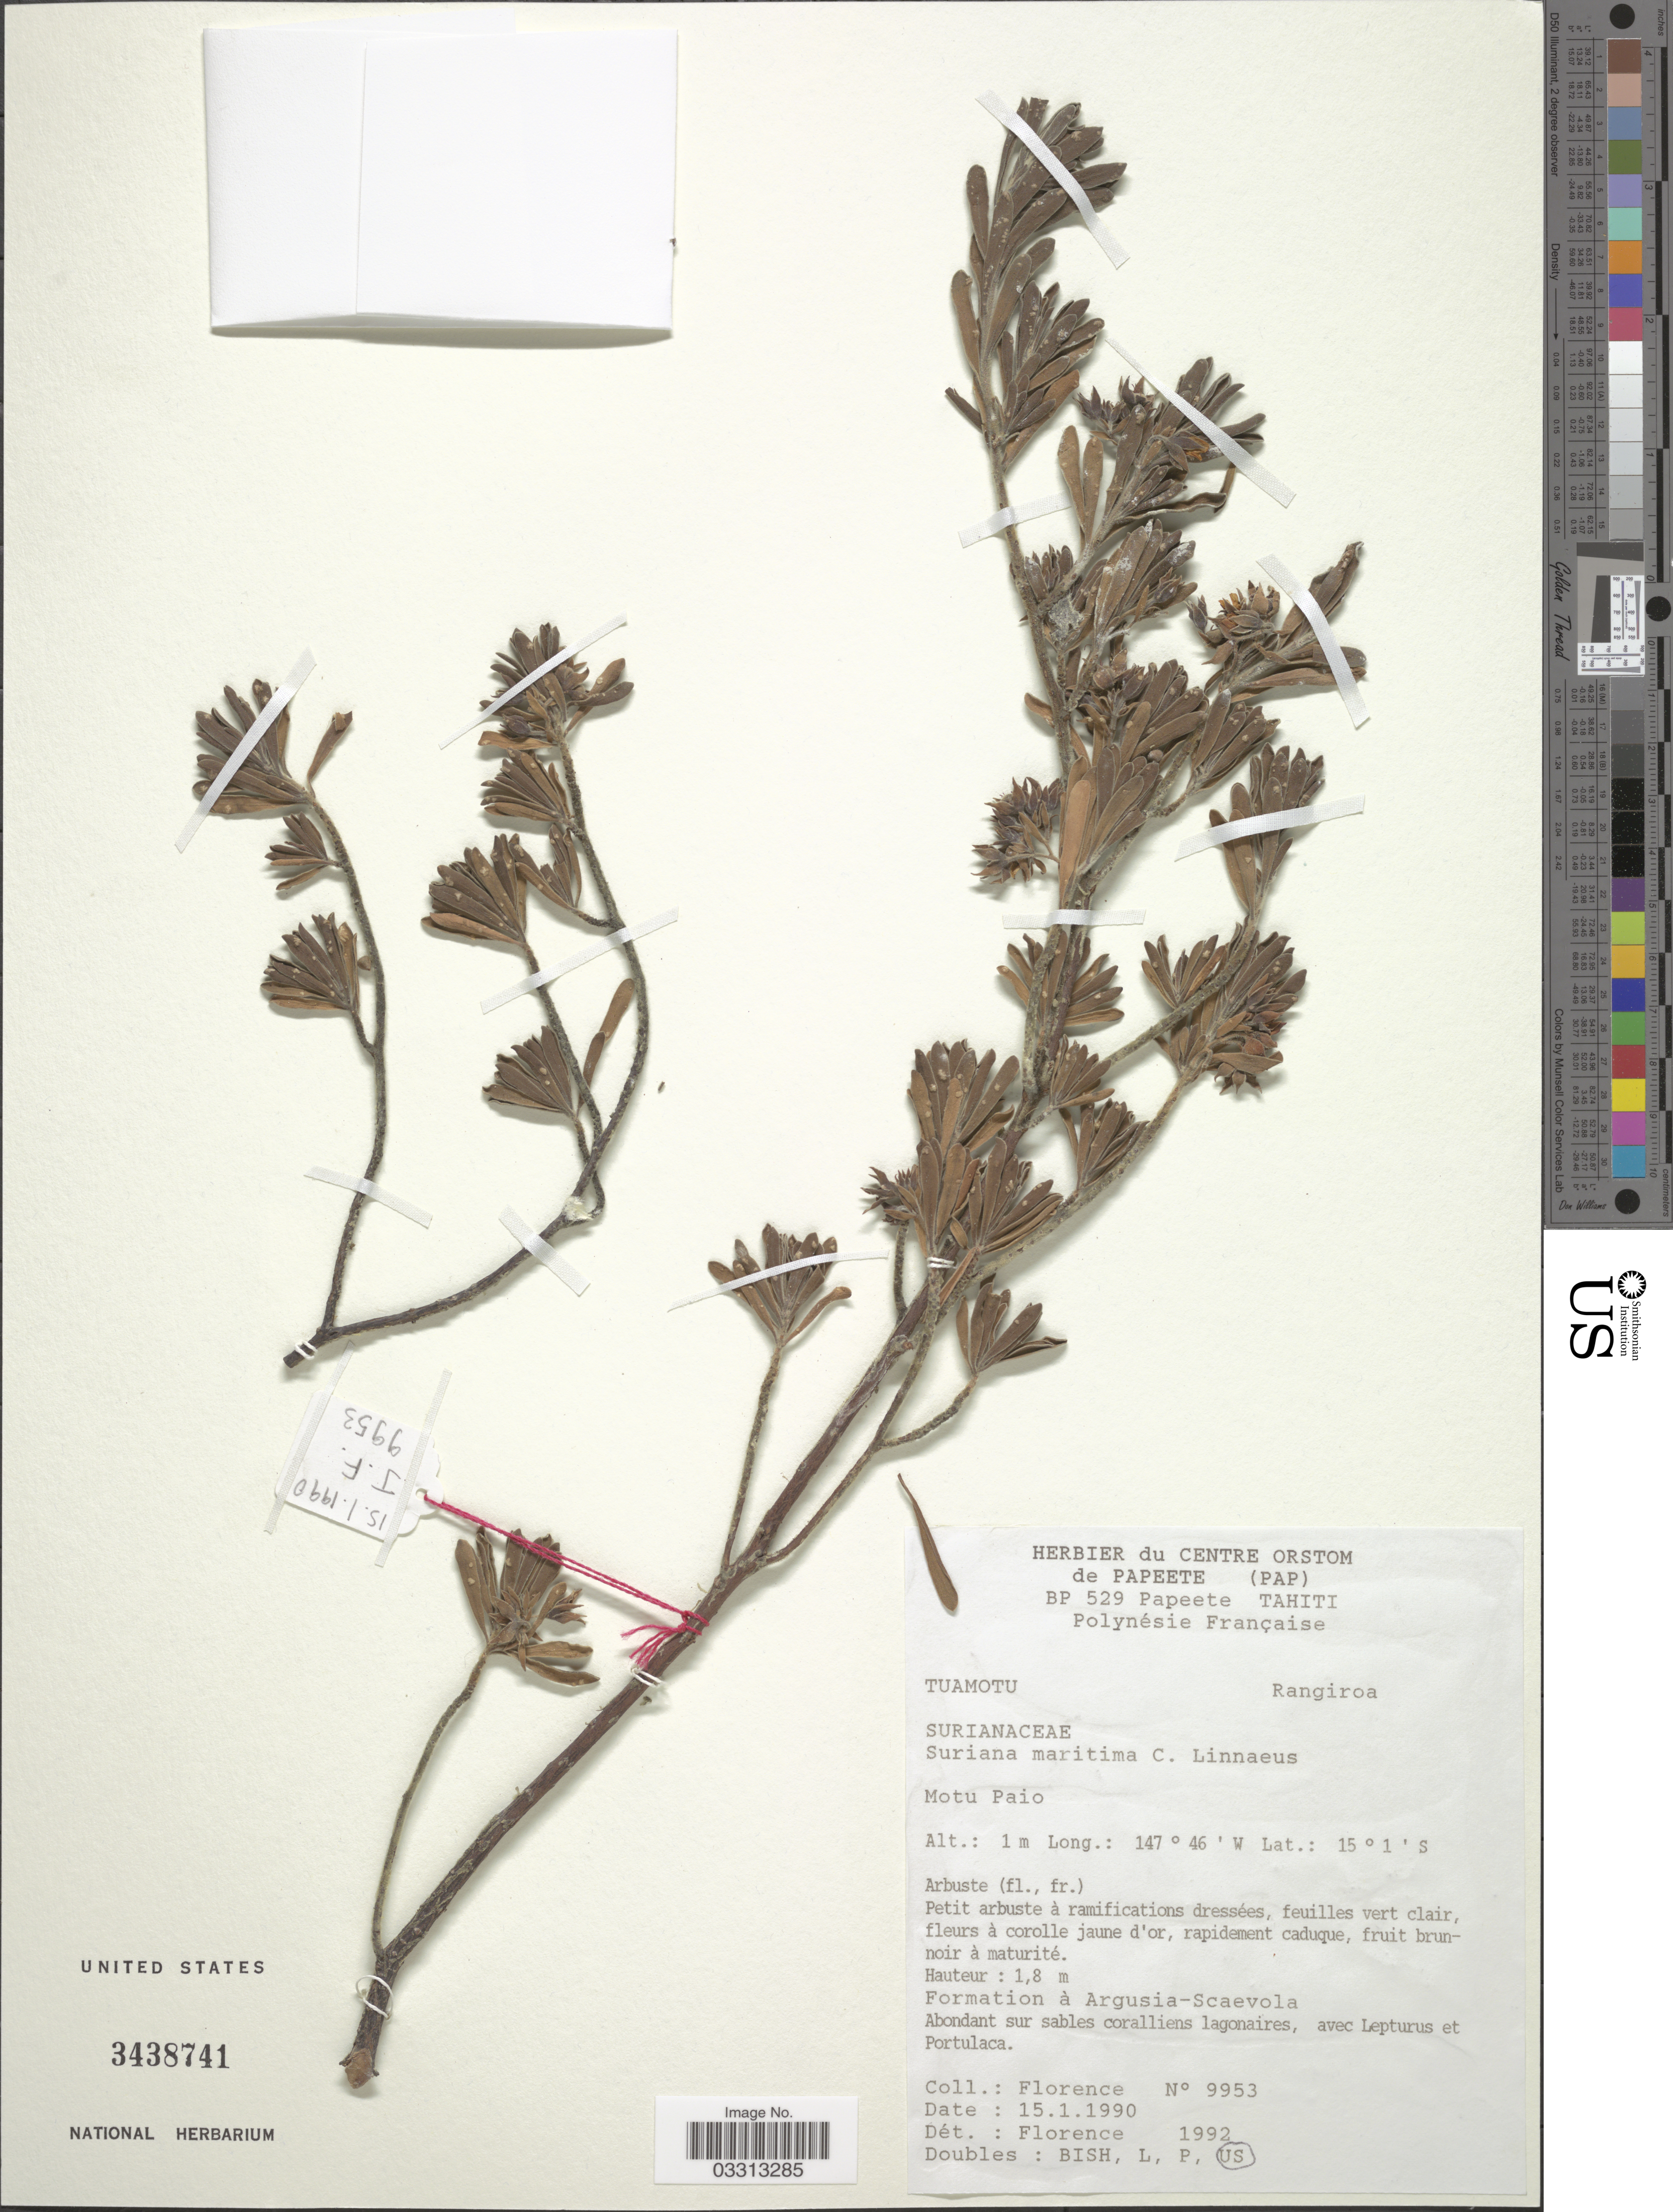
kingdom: Plantae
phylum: Tracheophyta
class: Magnoliopsida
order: Fabales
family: Surianaceae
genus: Suriana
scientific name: Suriana sp.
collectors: -. Florence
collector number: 9953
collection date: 1990-01-15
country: French Polynesia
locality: Tuamotu. Rangiroa. Motu Paio.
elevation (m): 1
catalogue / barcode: US 3438741